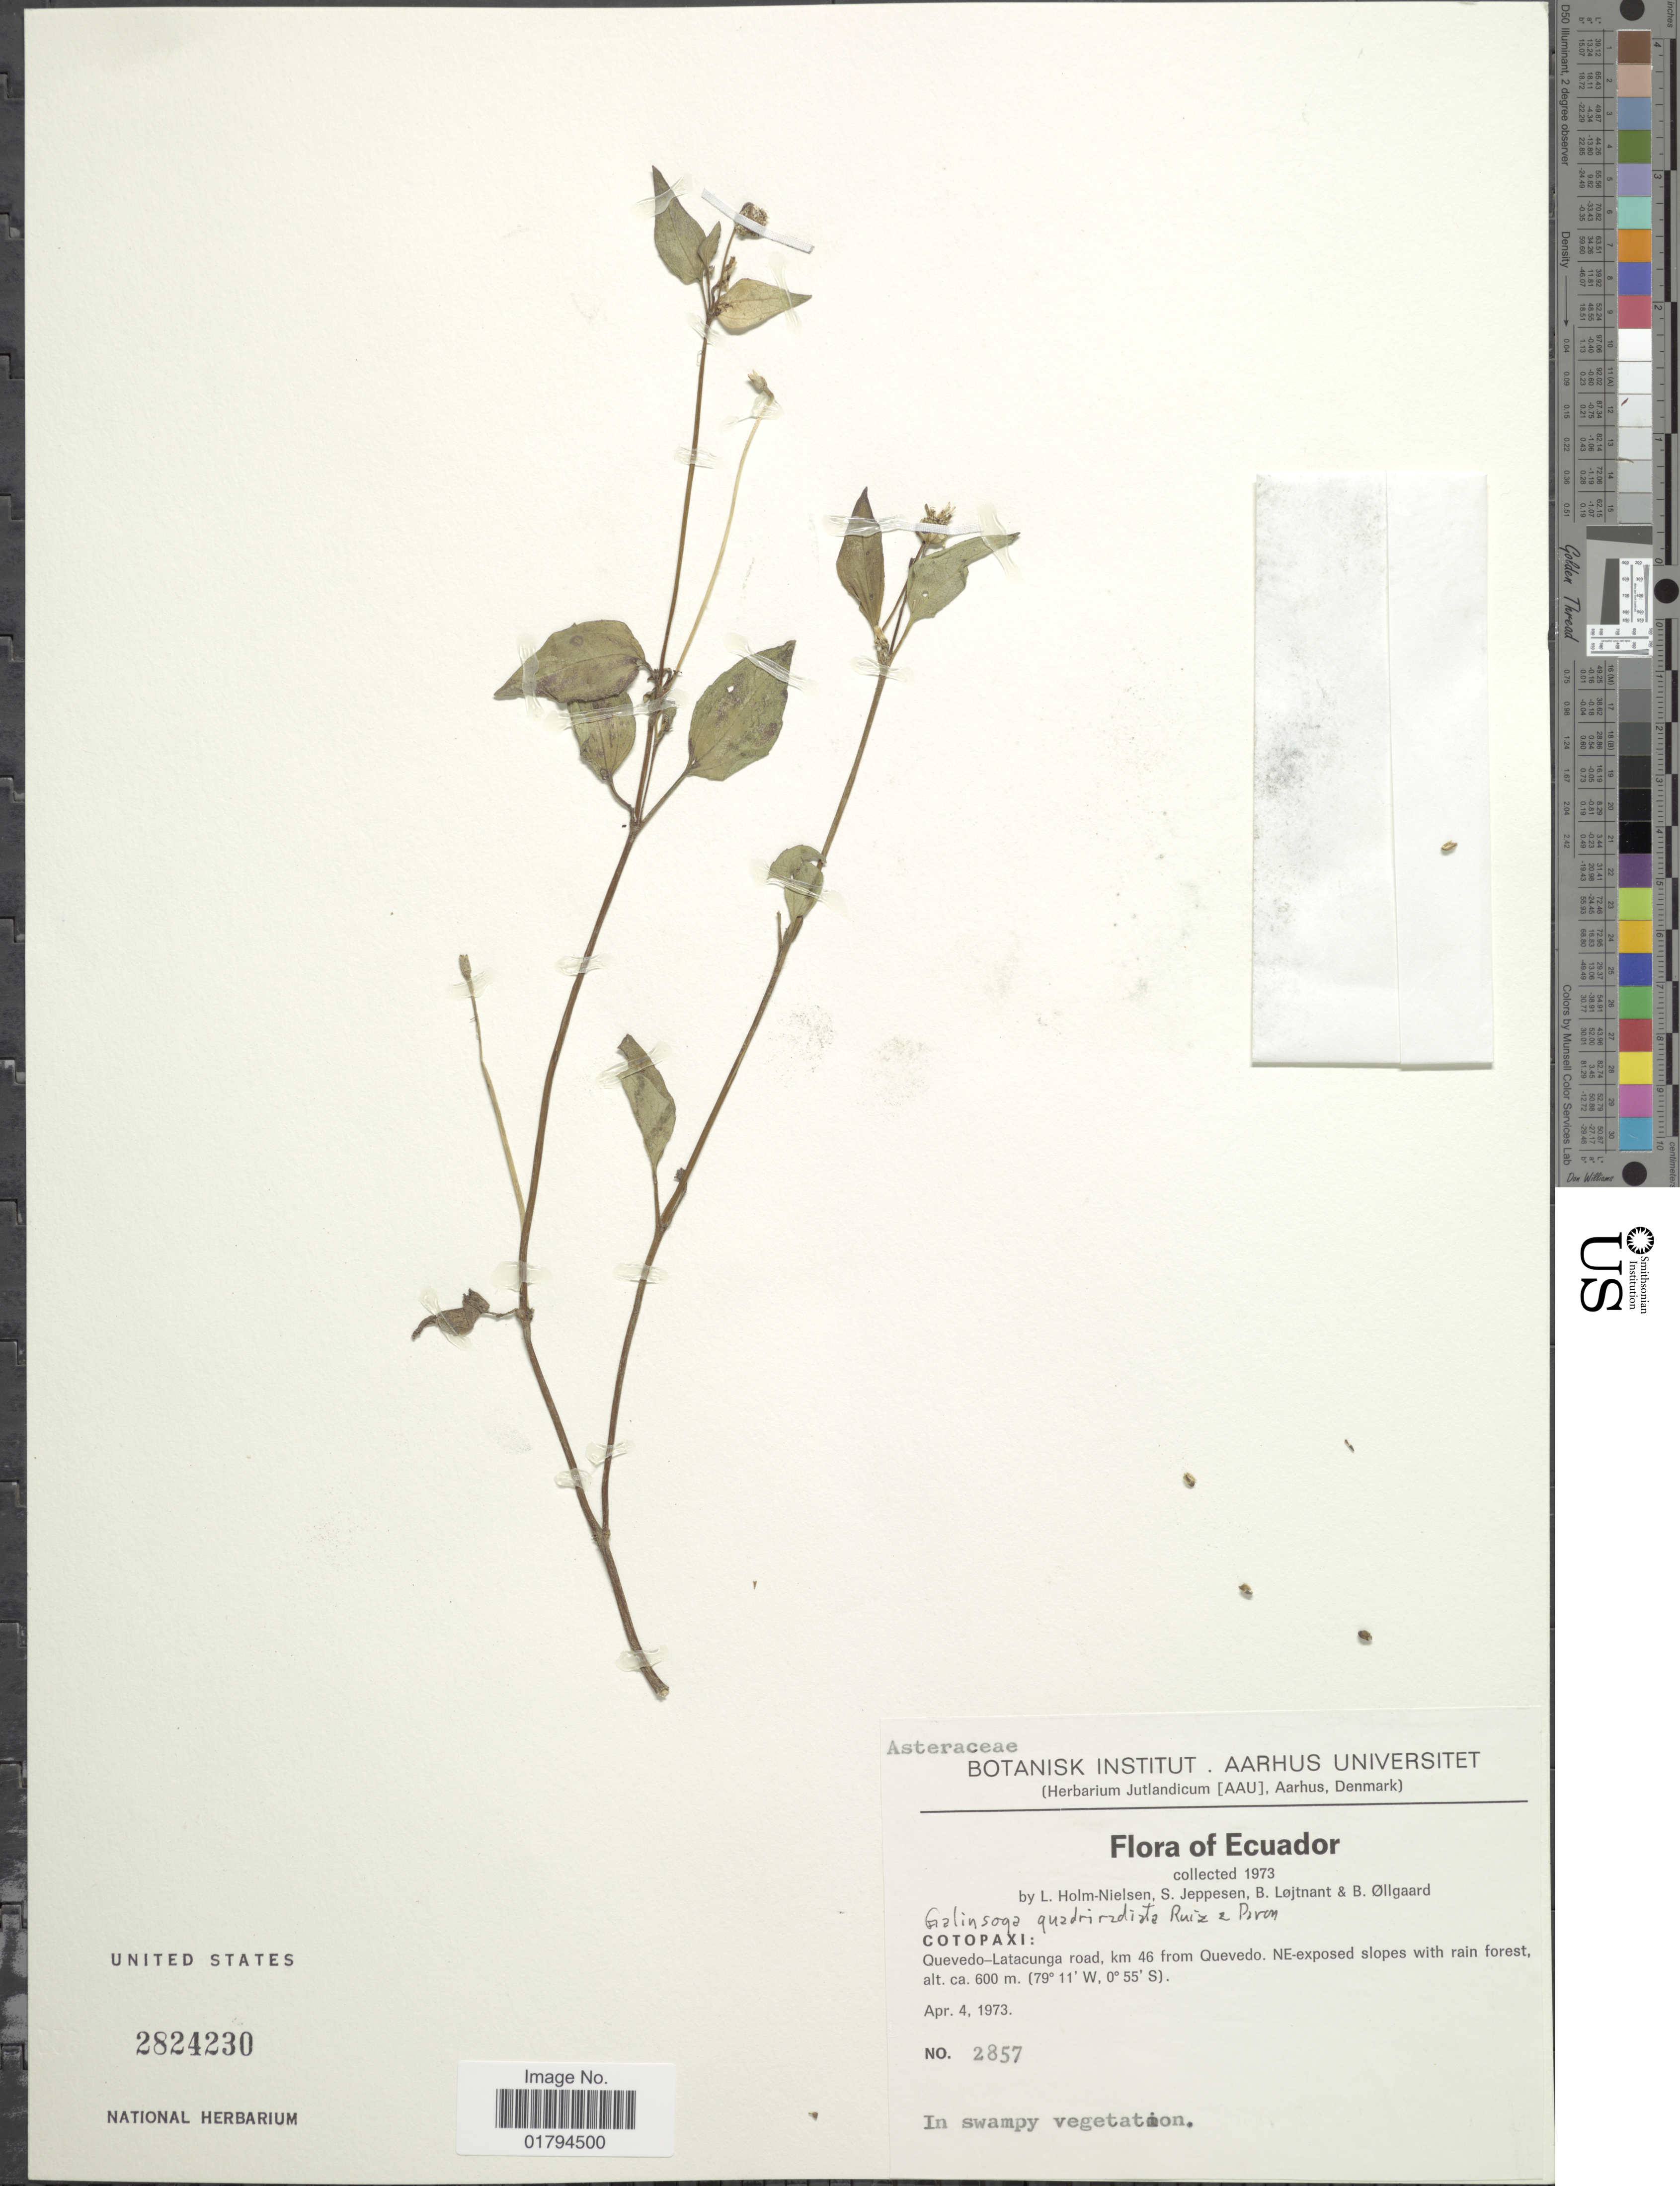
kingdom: Plantae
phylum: Tracheophyta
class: Magnoliopsida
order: Asterales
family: Asteraceae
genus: Galinsoga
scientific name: Galinsoga quadriradiata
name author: Ruiz & Pav.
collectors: L. B. Holm-Nielsen, S. Jeppesen, B. Löjtnant & B. Øllgaard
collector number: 2857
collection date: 1973-04-04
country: Ecuador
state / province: Cotopaxi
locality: Quevedo-Latacunga road, km 46 from Quevedo.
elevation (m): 600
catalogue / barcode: US 2824230